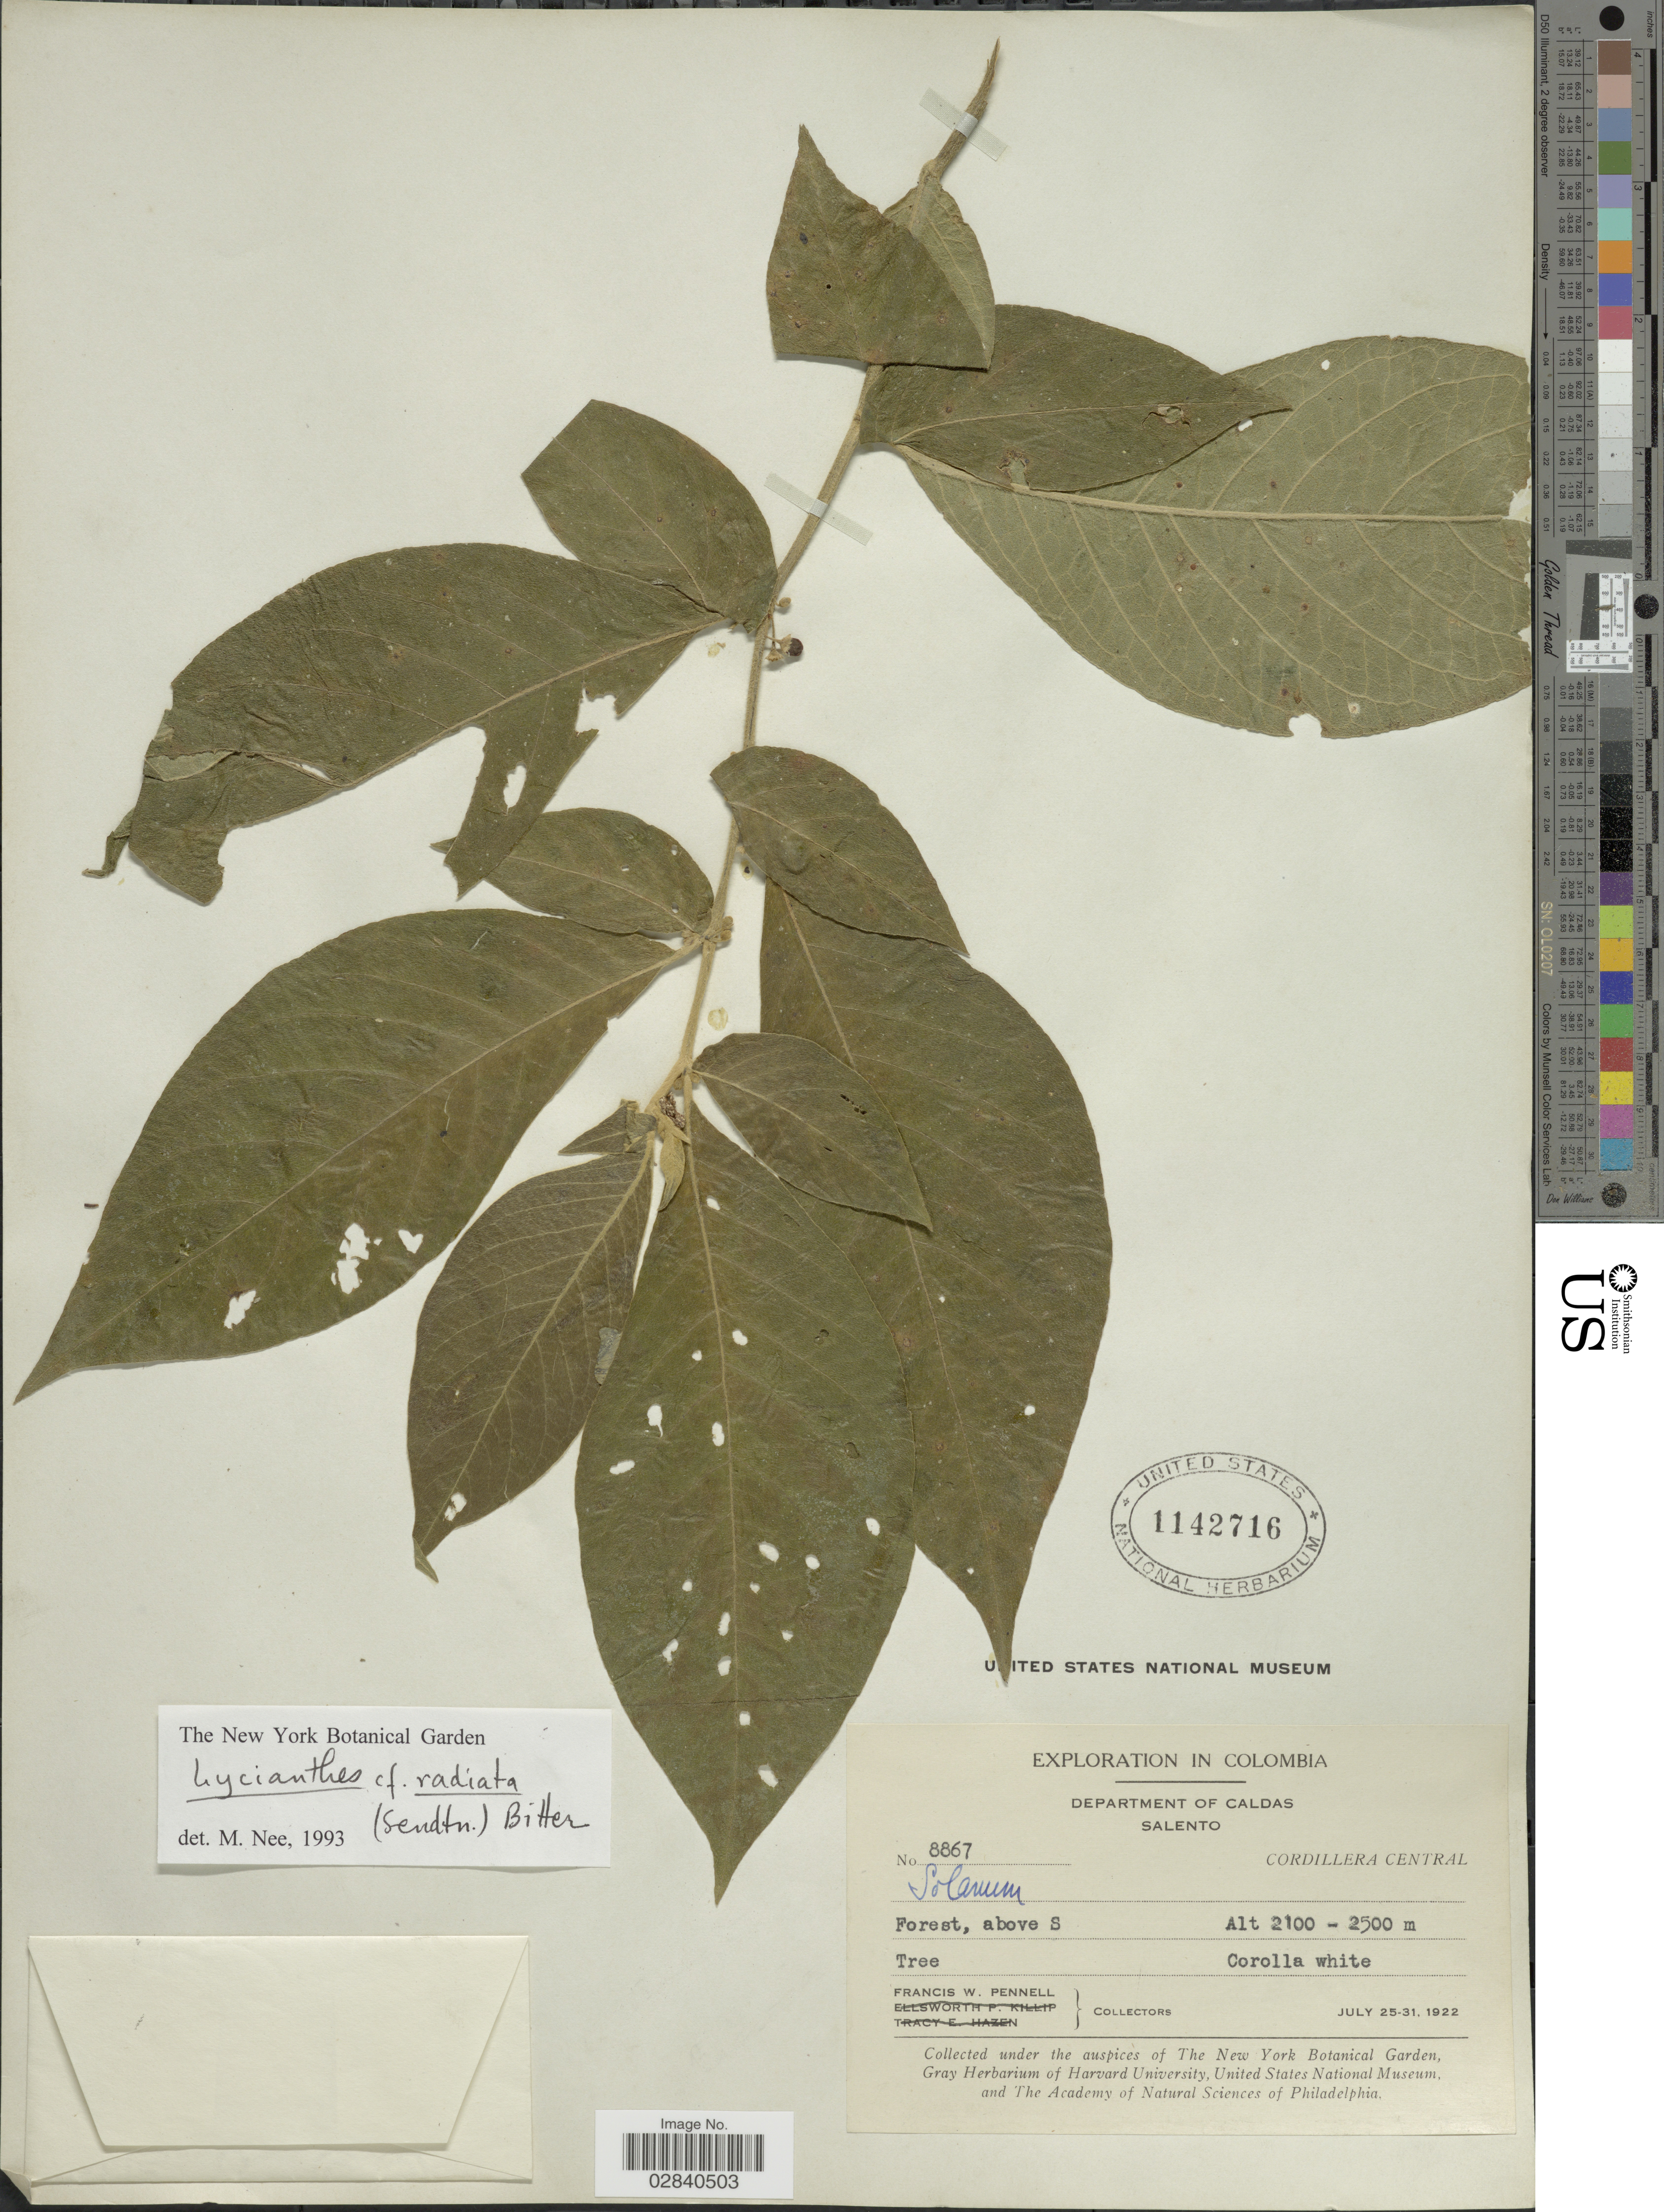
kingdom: Plantae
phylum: Tracheophyta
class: Magnoliopsida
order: Solanales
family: Solanaceae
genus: Lycianthes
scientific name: Lycianthes radiata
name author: (Sendtn.) Bitter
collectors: F. W. Pennell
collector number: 8867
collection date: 1922-07-25/1922-07-31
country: Colombia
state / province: Caldas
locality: Department of Caldas, Salento, Cordillera Central, Forest, above S.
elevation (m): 2100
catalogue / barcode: US 1142716